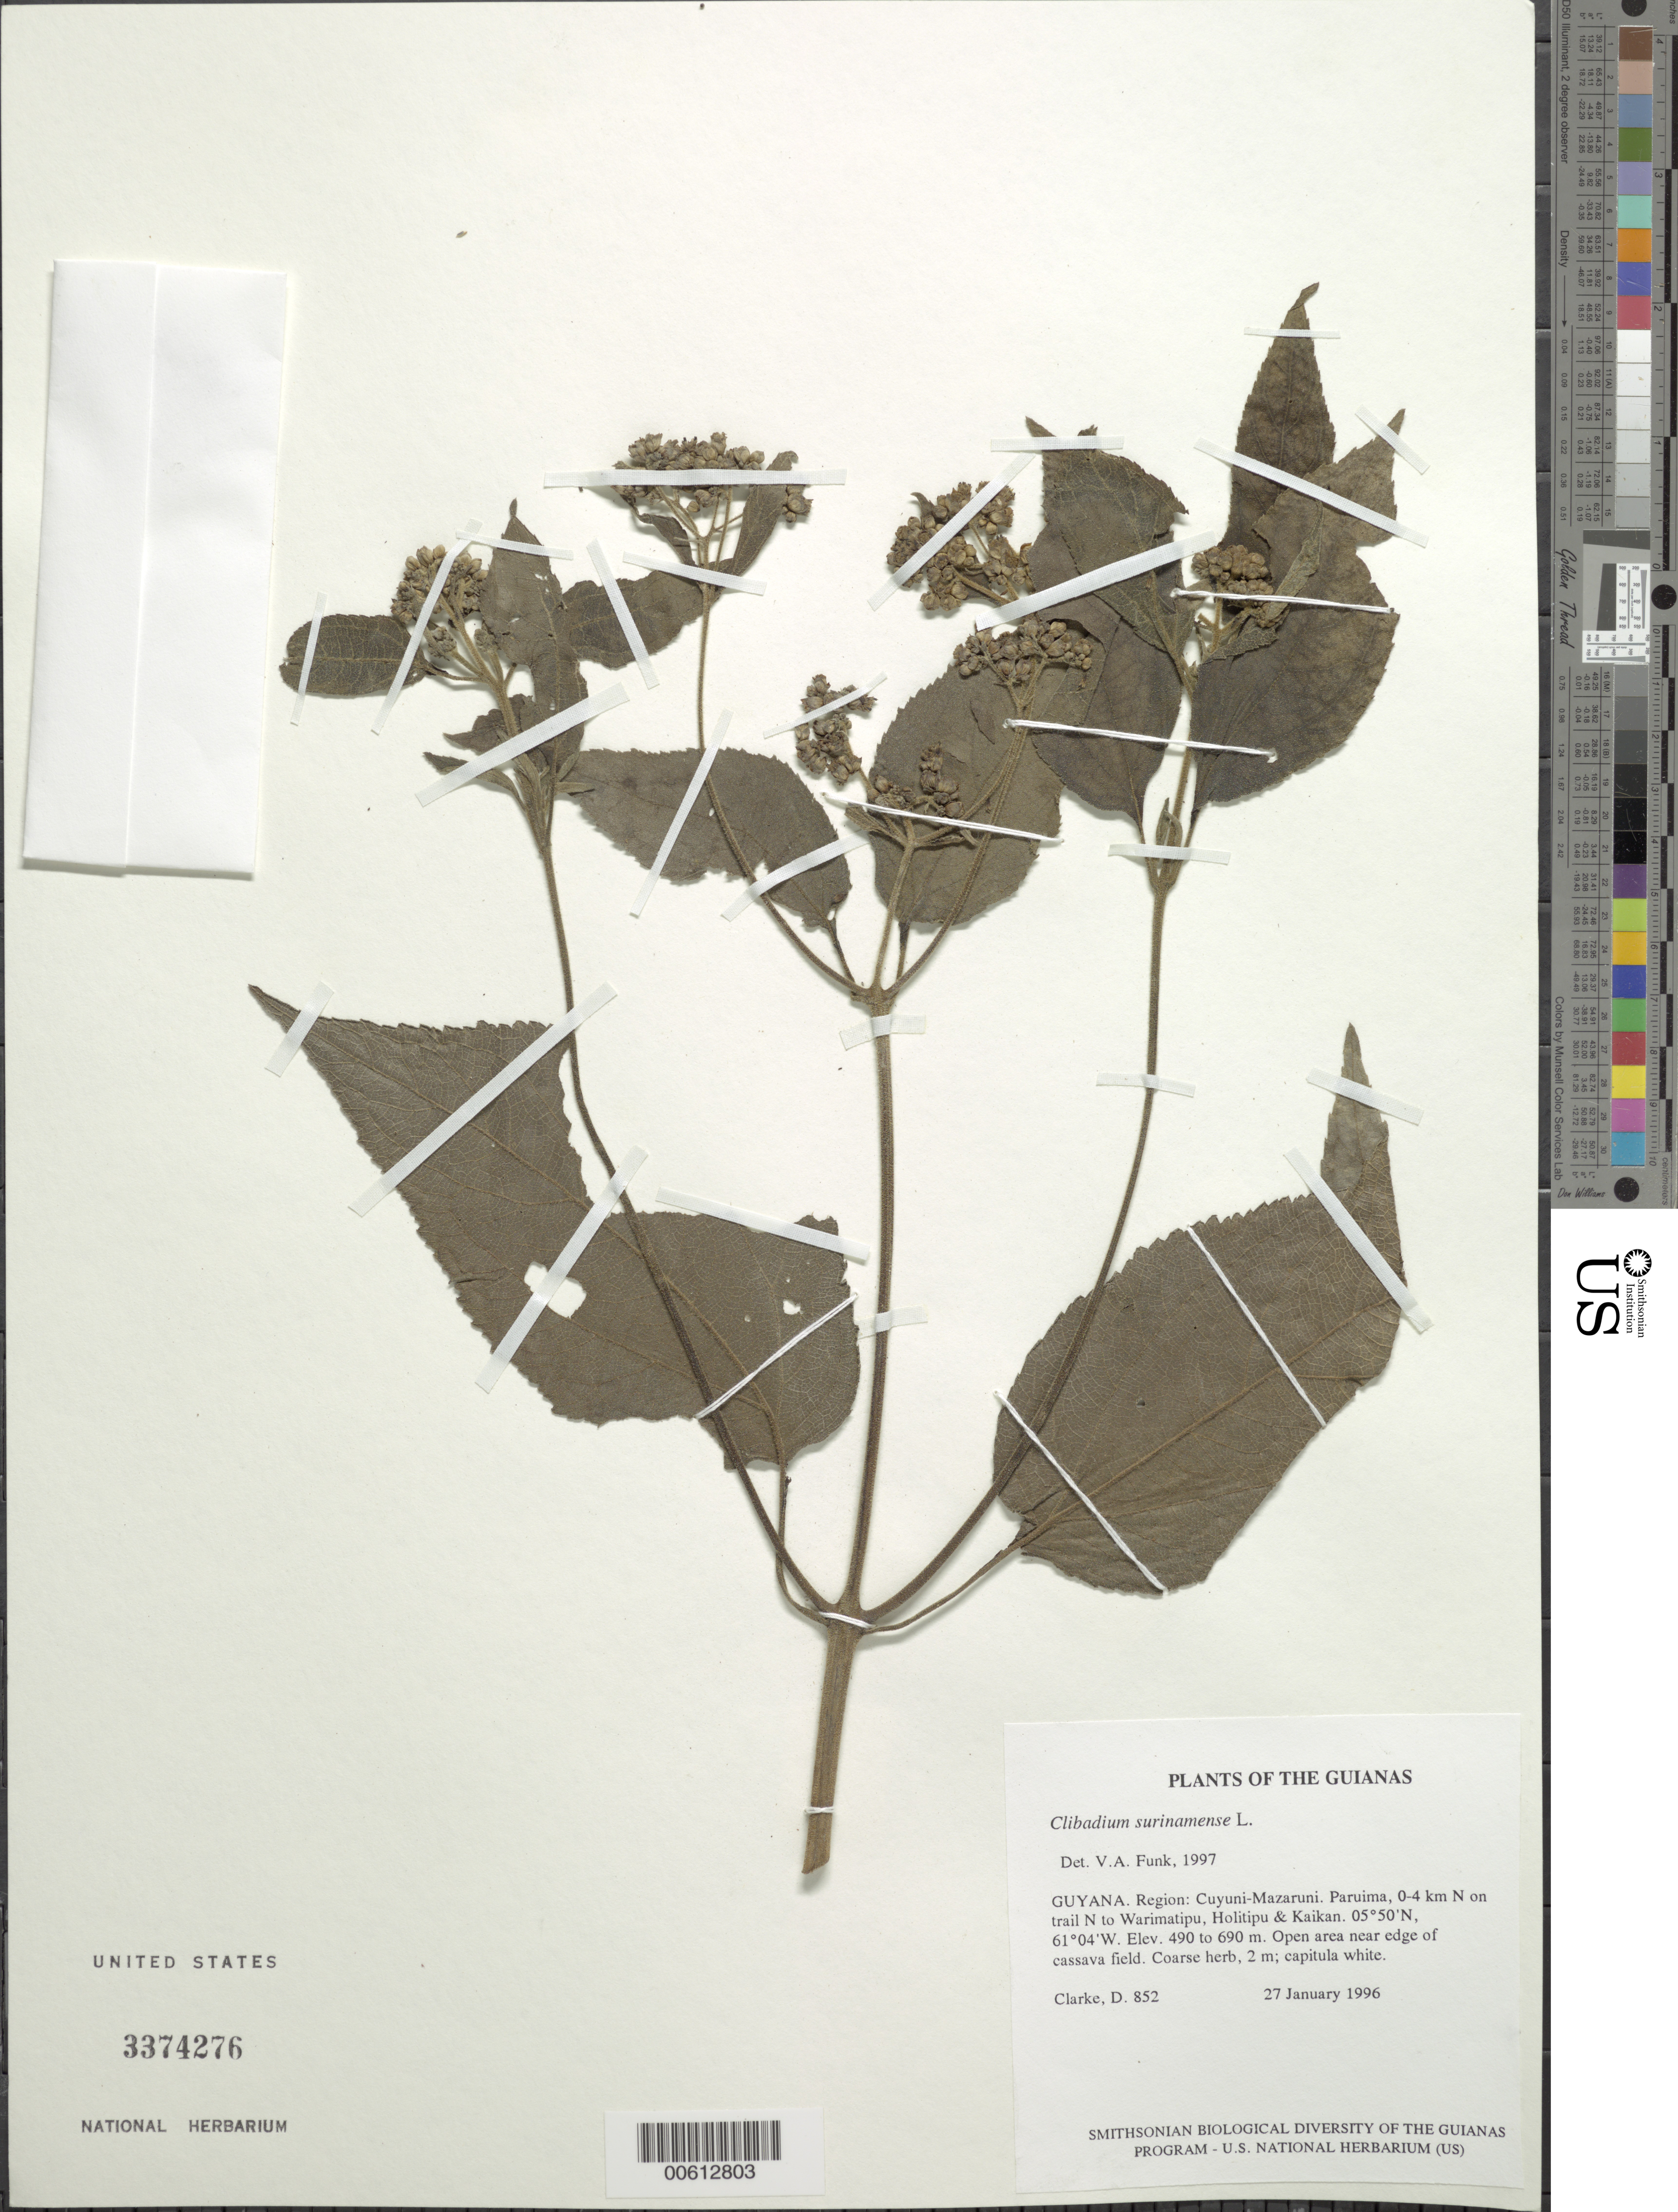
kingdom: Plantae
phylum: Tracheophyta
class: Magnoliopsida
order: Asterales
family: Asteraceae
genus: Clibadium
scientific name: Clibadium surinamense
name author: L.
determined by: Funk, Vicki A., (BOT), Smithsonian Institution - National Museum of Natural History (UNITED STATES)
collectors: H. D. Clarke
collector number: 852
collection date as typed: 27 January 1996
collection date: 1996-01-27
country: Guyana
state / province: Cuyuni-Mazaruni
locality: Paruima, 0-4 km N on trail N to Warimatipu, Holitipu & Kaikan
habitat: Open area near edge of cassava field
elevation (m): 490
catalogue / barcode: US 3374276